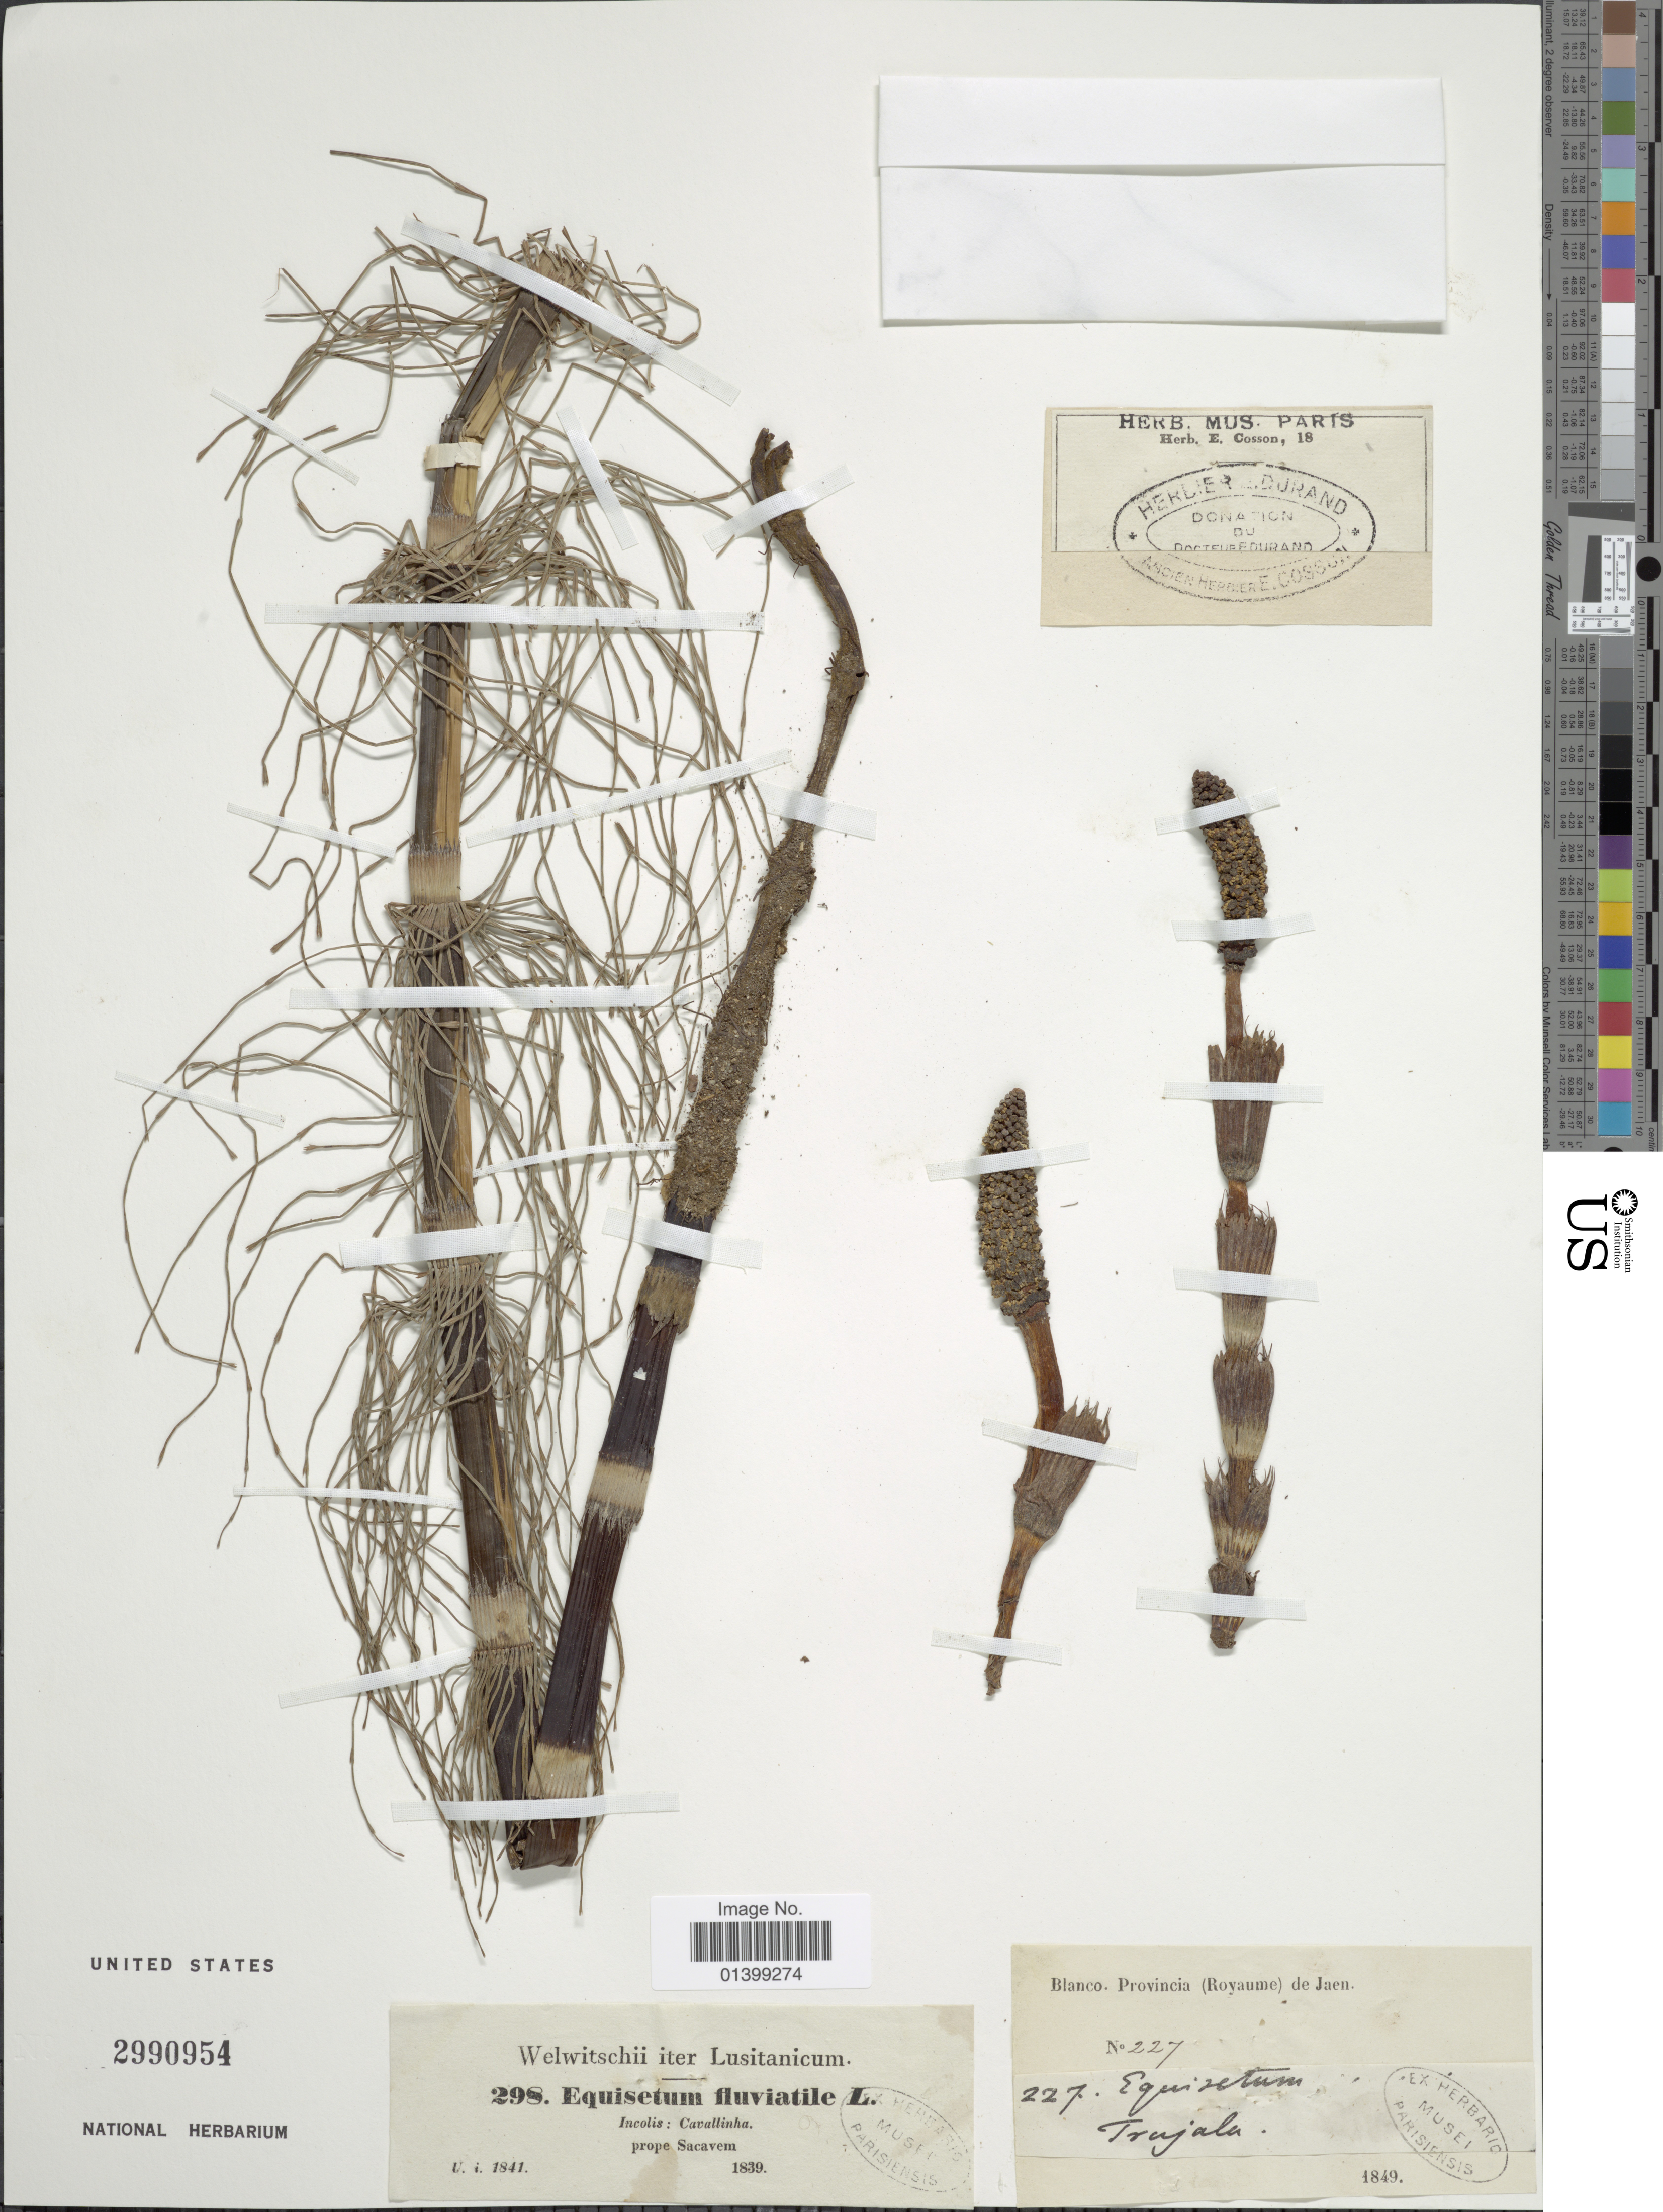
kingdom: Plantae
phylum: Tracheophyta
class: Polypodiopsida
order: Equisetales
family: Equisetaceae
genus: Equisetum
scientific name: Equisetum telmateia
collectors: -. Welwitsch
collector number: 298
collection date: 1839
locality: Incolis: Cavallinha prope Sacavem. Blanco, Provincia (Royaume) de Jaen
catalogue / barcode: US 2990954